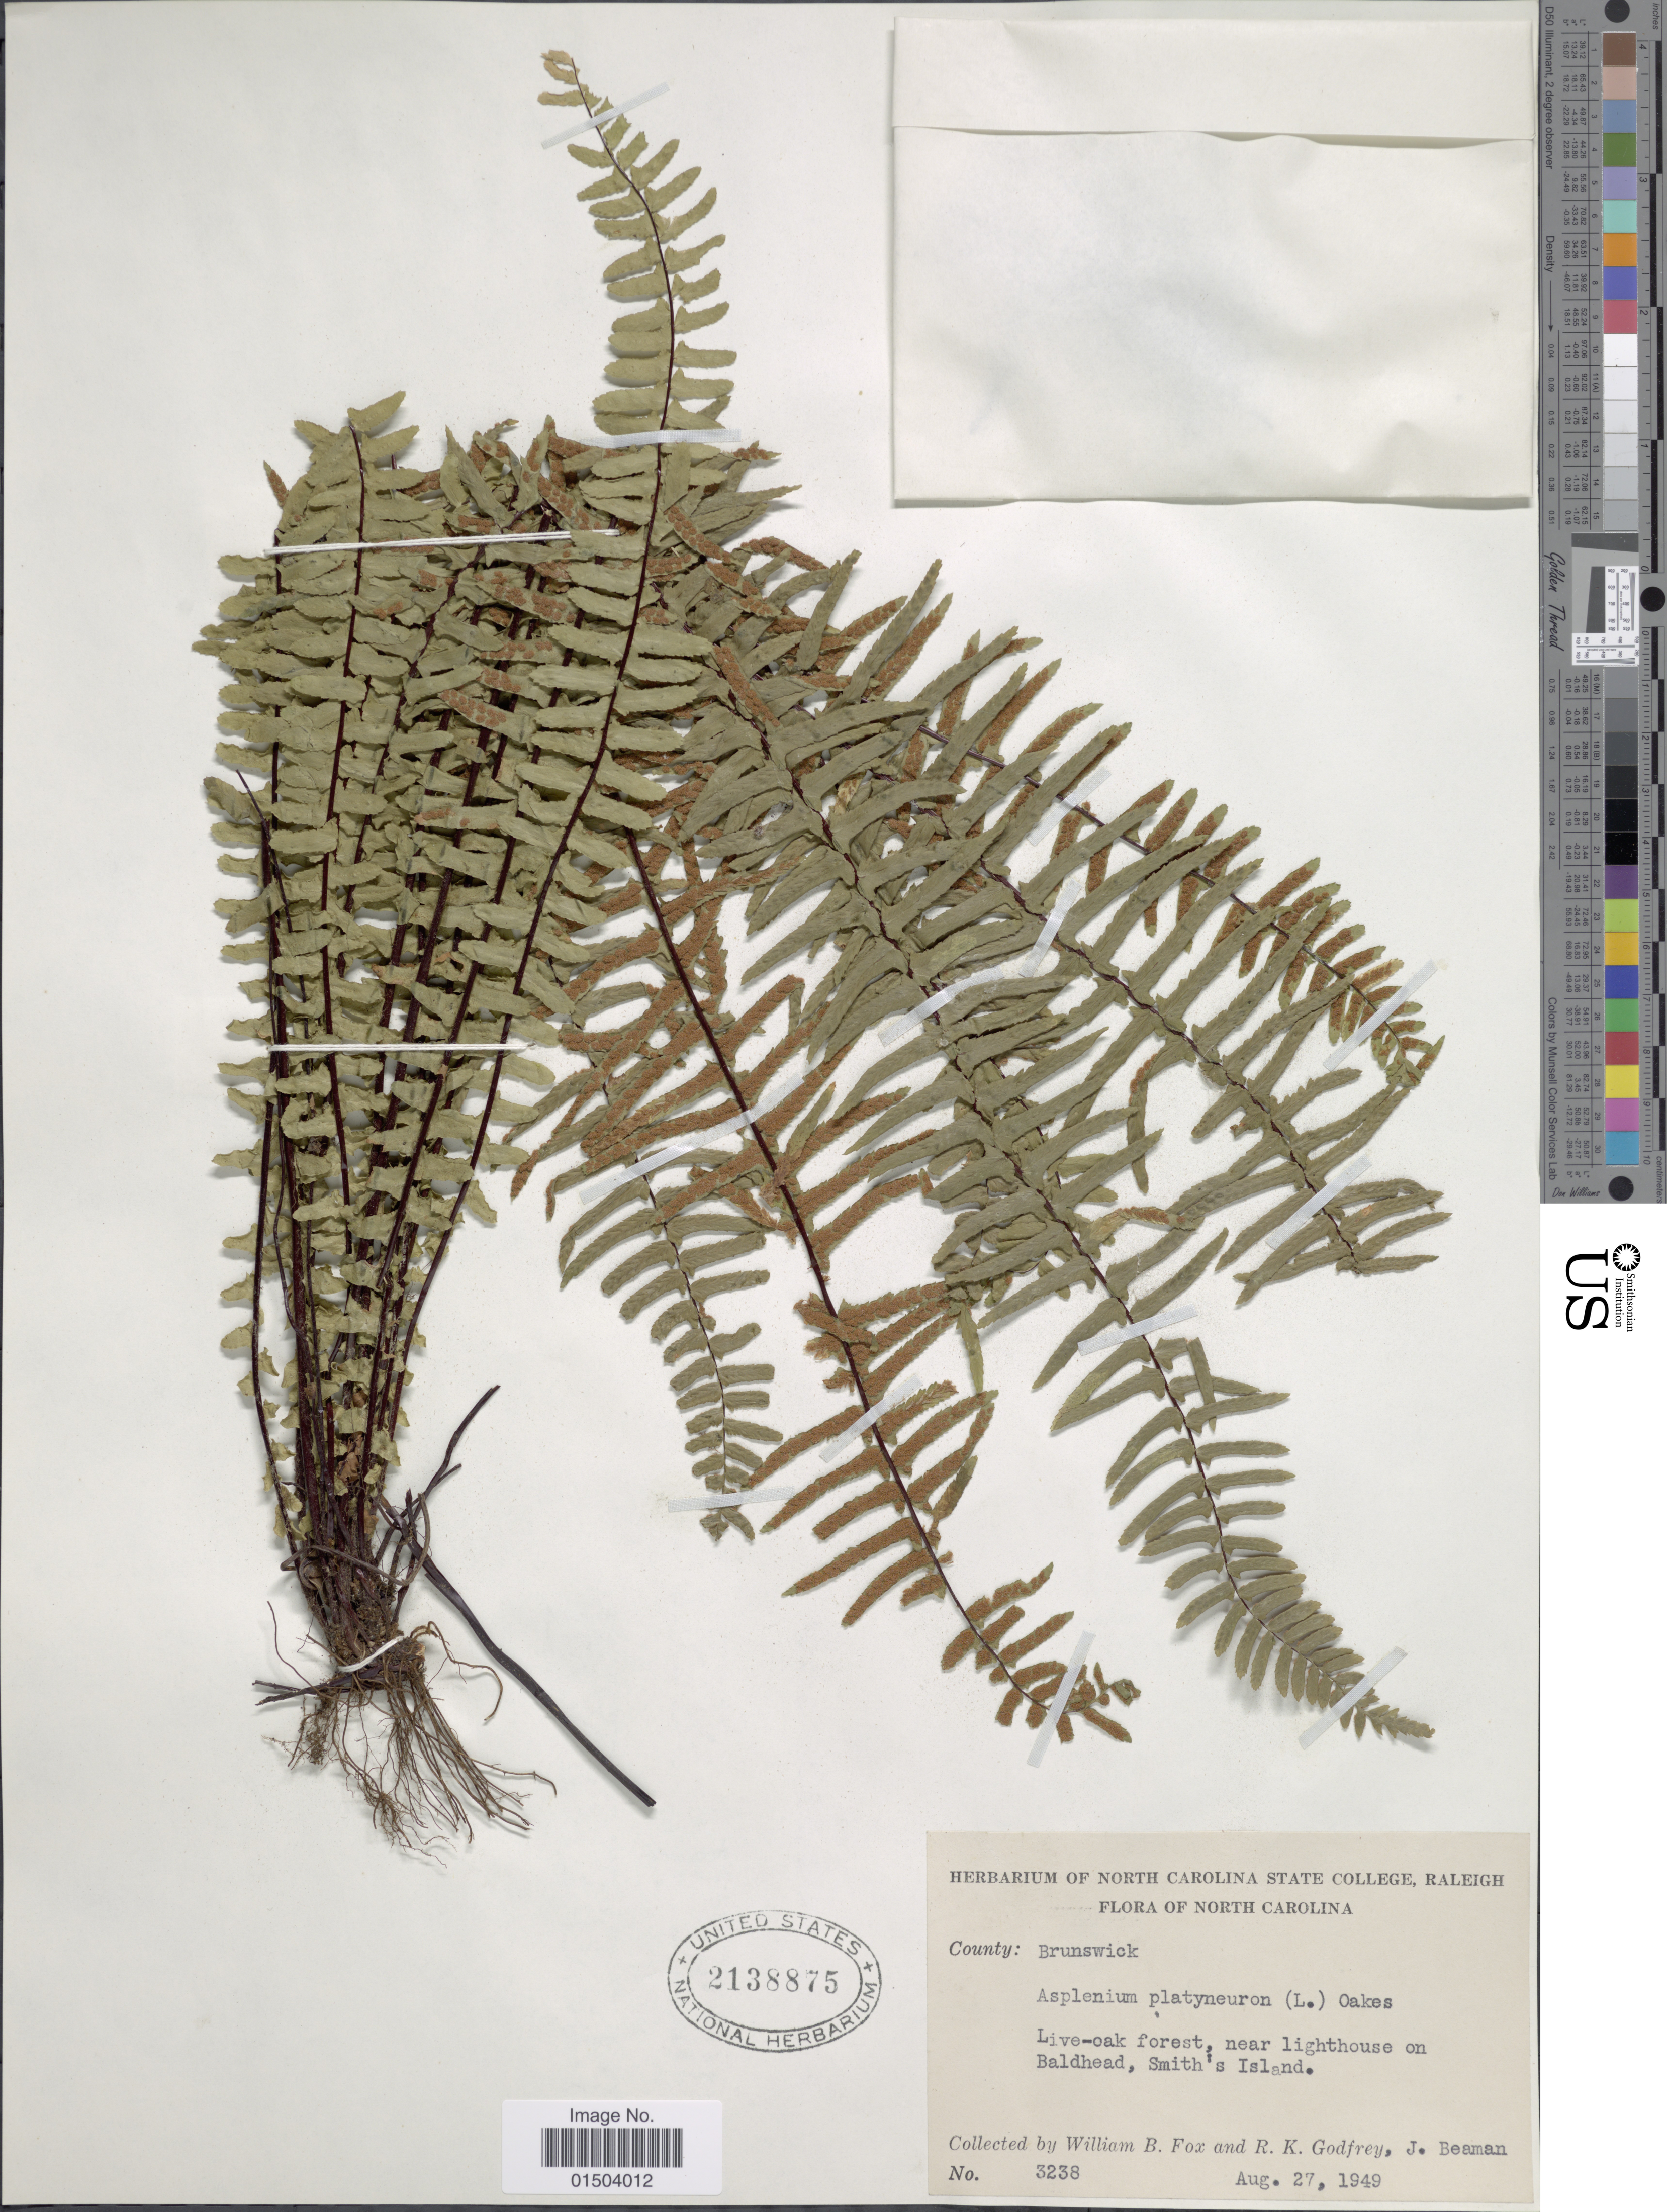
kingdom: Plantae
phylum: Tracheophyta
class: Polypodiopsida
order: Polypodiales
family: Aspleniaceae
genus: Asplenium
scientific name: Asplenium platyneuron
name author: (L.) Britton, Stearns & Poggenb.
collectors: W. B. Fox, R. K. Godfrey & J. H. Beaman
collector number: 3238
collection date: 1949-08-27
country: United States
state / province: North Carolina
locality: County: Brunswick. Live-oak forest, near lighthouse on Baldhead, Smith's Island.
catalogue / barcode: US 2138875